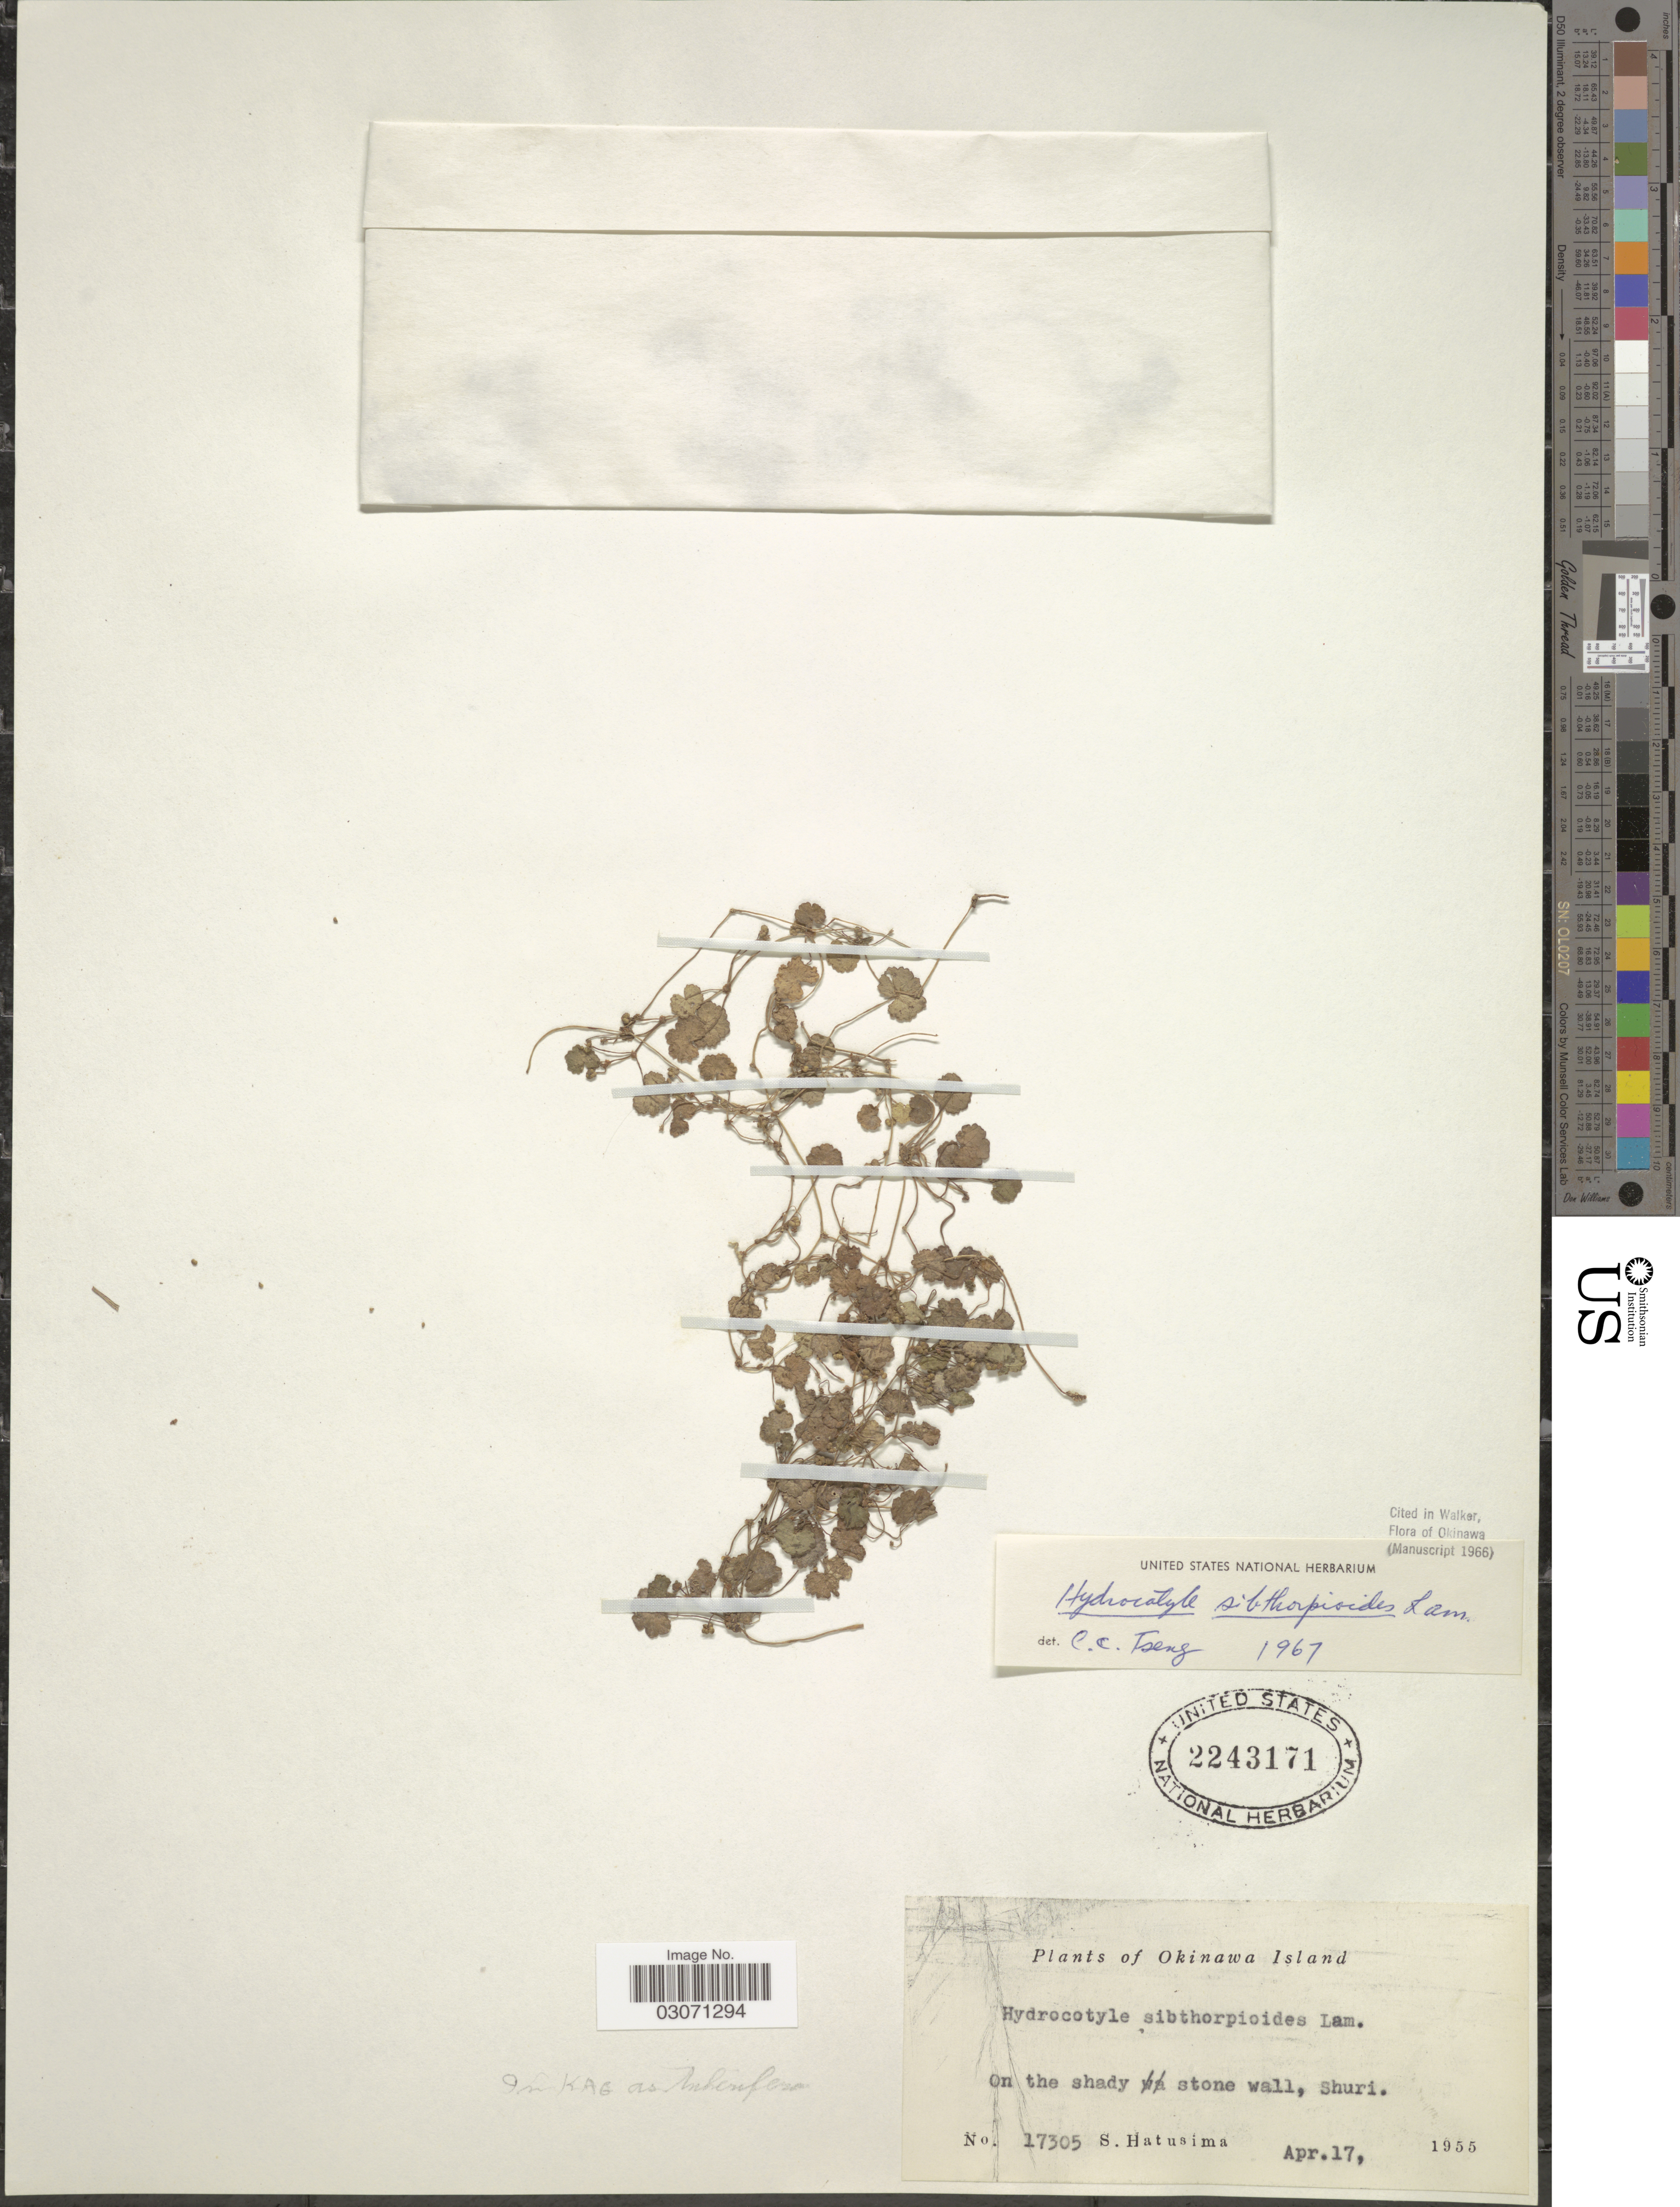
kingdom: Plantae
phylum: Tracheophyta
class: Magnoliopsida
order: Apiales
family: Araliaceae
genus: Hydrocotyle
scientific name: Hydrocotyle sibthorpioides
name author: Lam.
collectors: S. Hatusima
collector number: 17305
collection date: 1955-04-17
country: Japan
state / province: Okinawa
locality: Okinawa Island. On the shay stone wall, Shuri.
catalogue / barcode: US 2243171